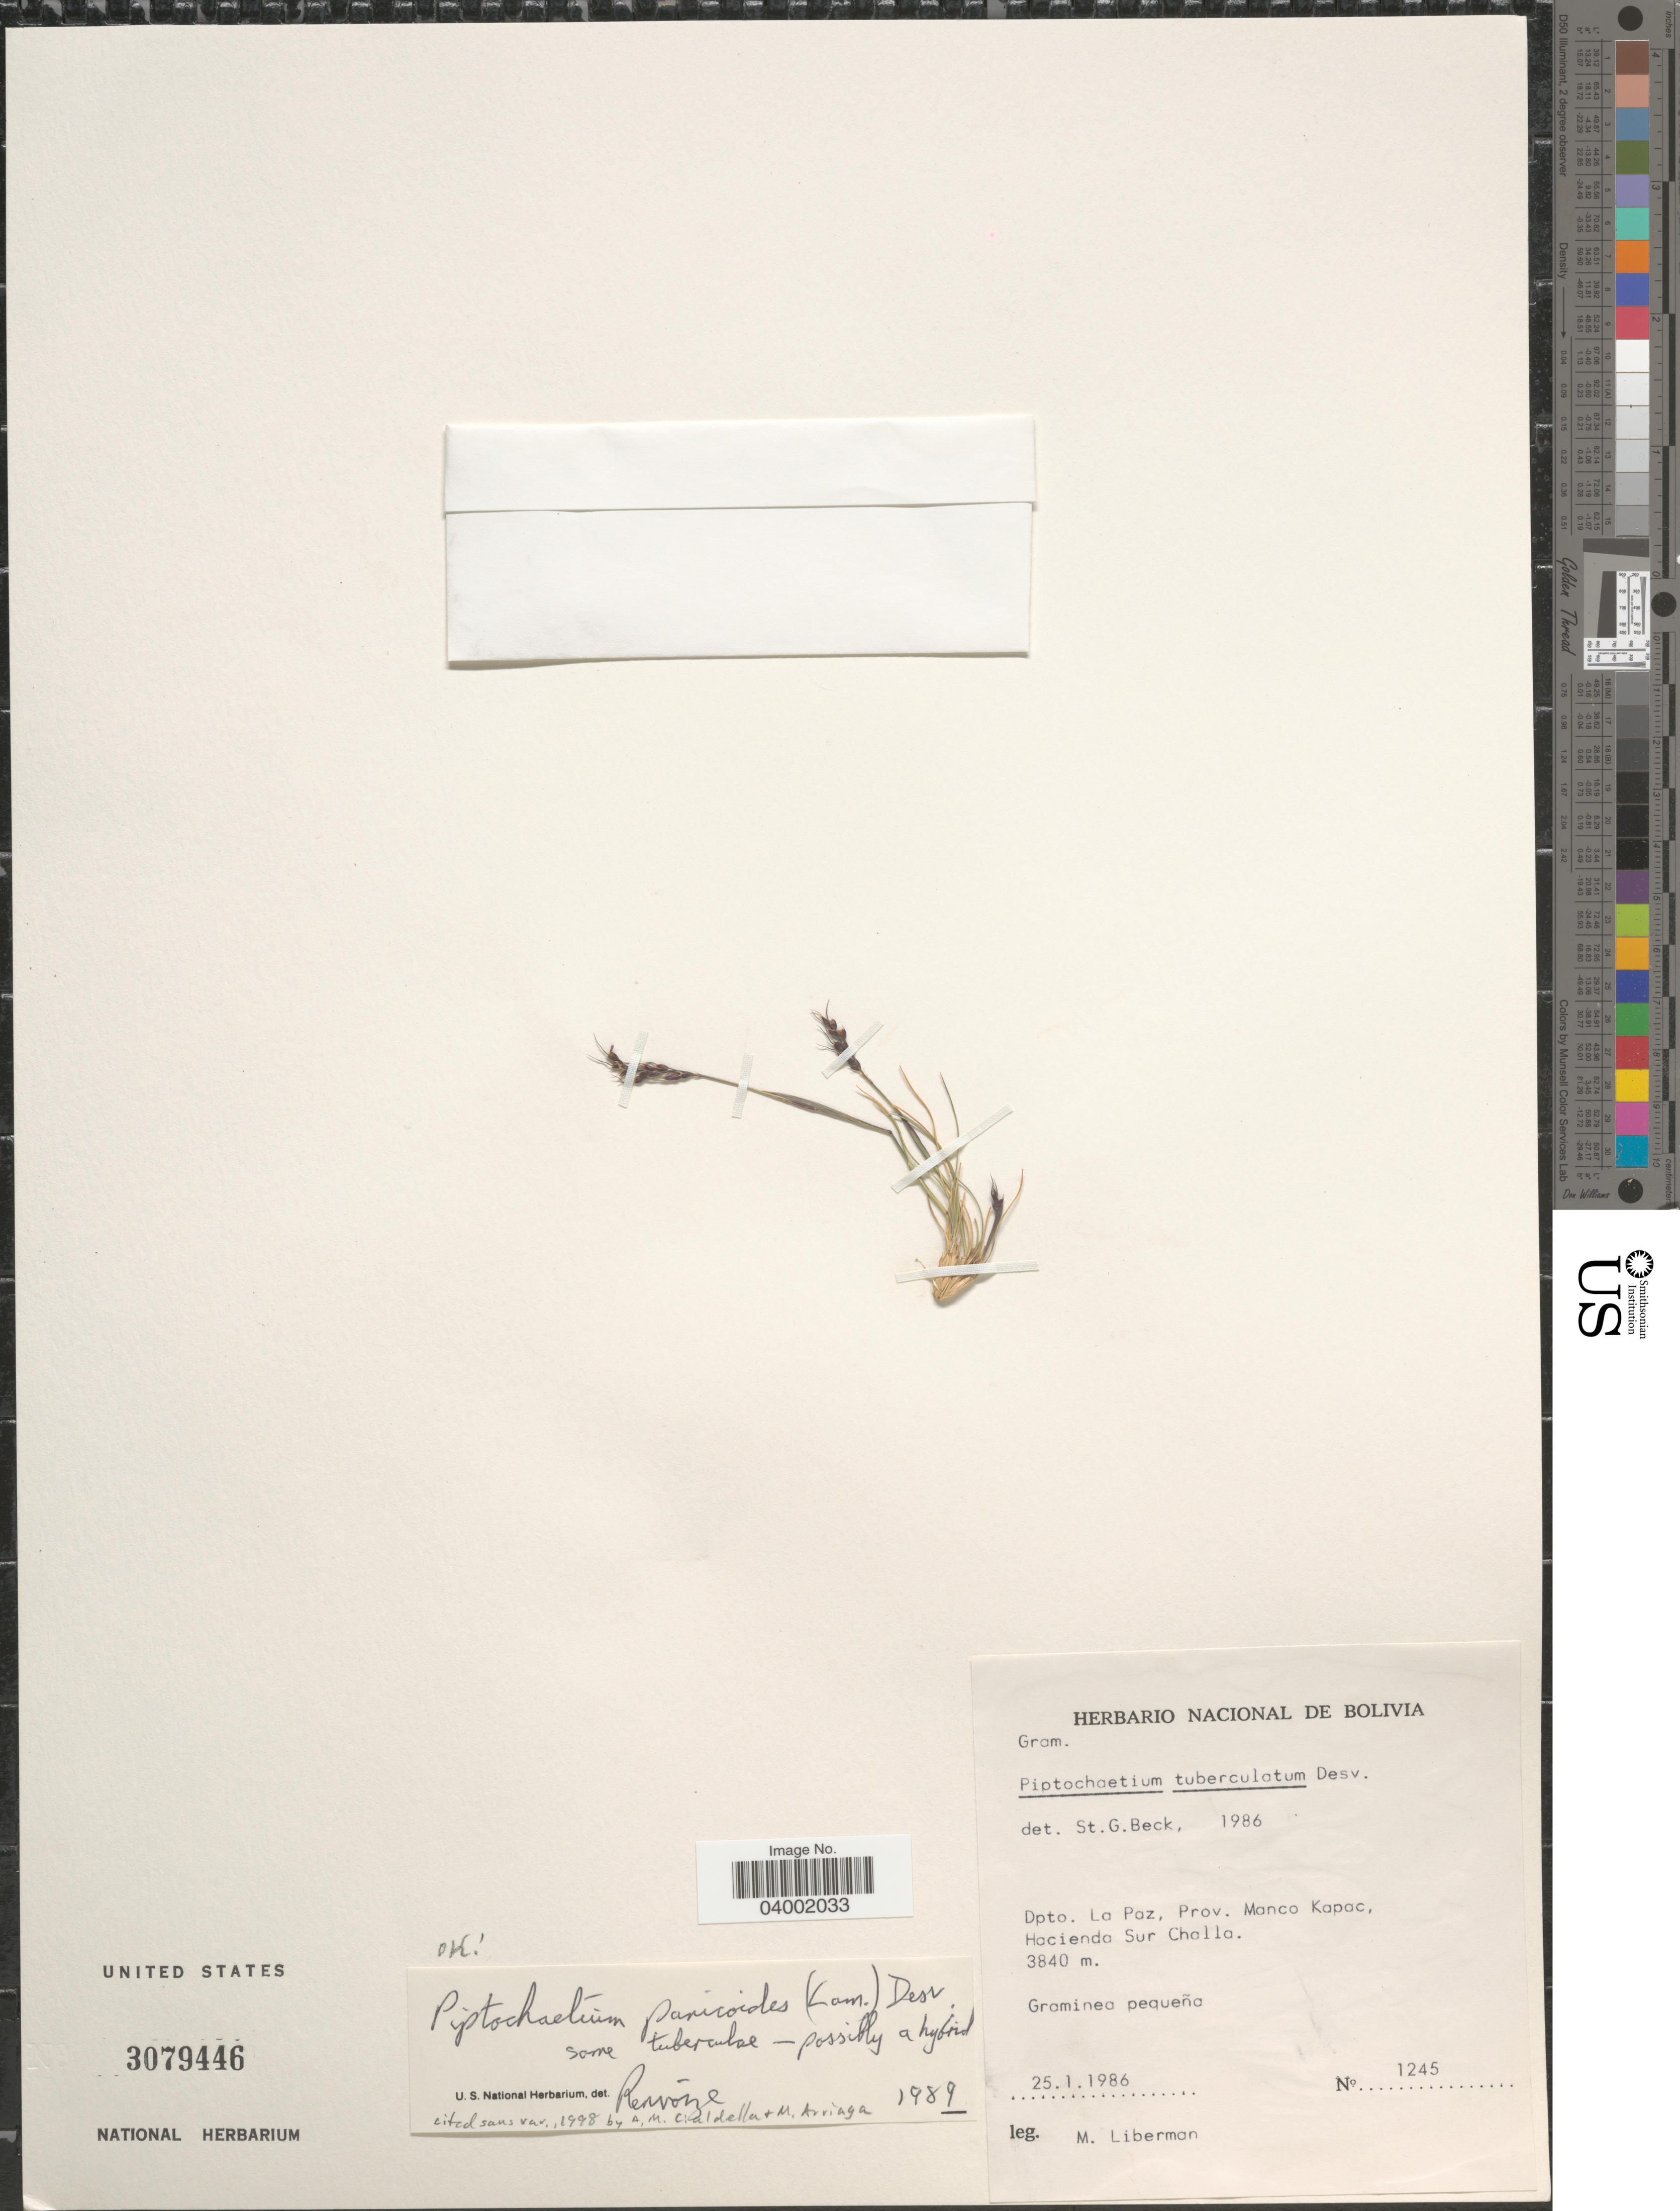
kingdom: Plantae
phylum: Tracheophyta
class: Liliopsida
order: Poales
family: Poaceae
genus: Piptochaetium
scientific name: Piptochaetium panicoides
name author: (Lam.) É. Desv.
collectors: M. Liberman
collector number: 1245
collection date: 1986-01-25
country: Bolivia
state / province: La Paz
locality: Dpto. La Paz, Prov. Manco Kapac, Hacienda Sur Challa.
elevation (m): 3840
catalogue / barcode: US 3079446